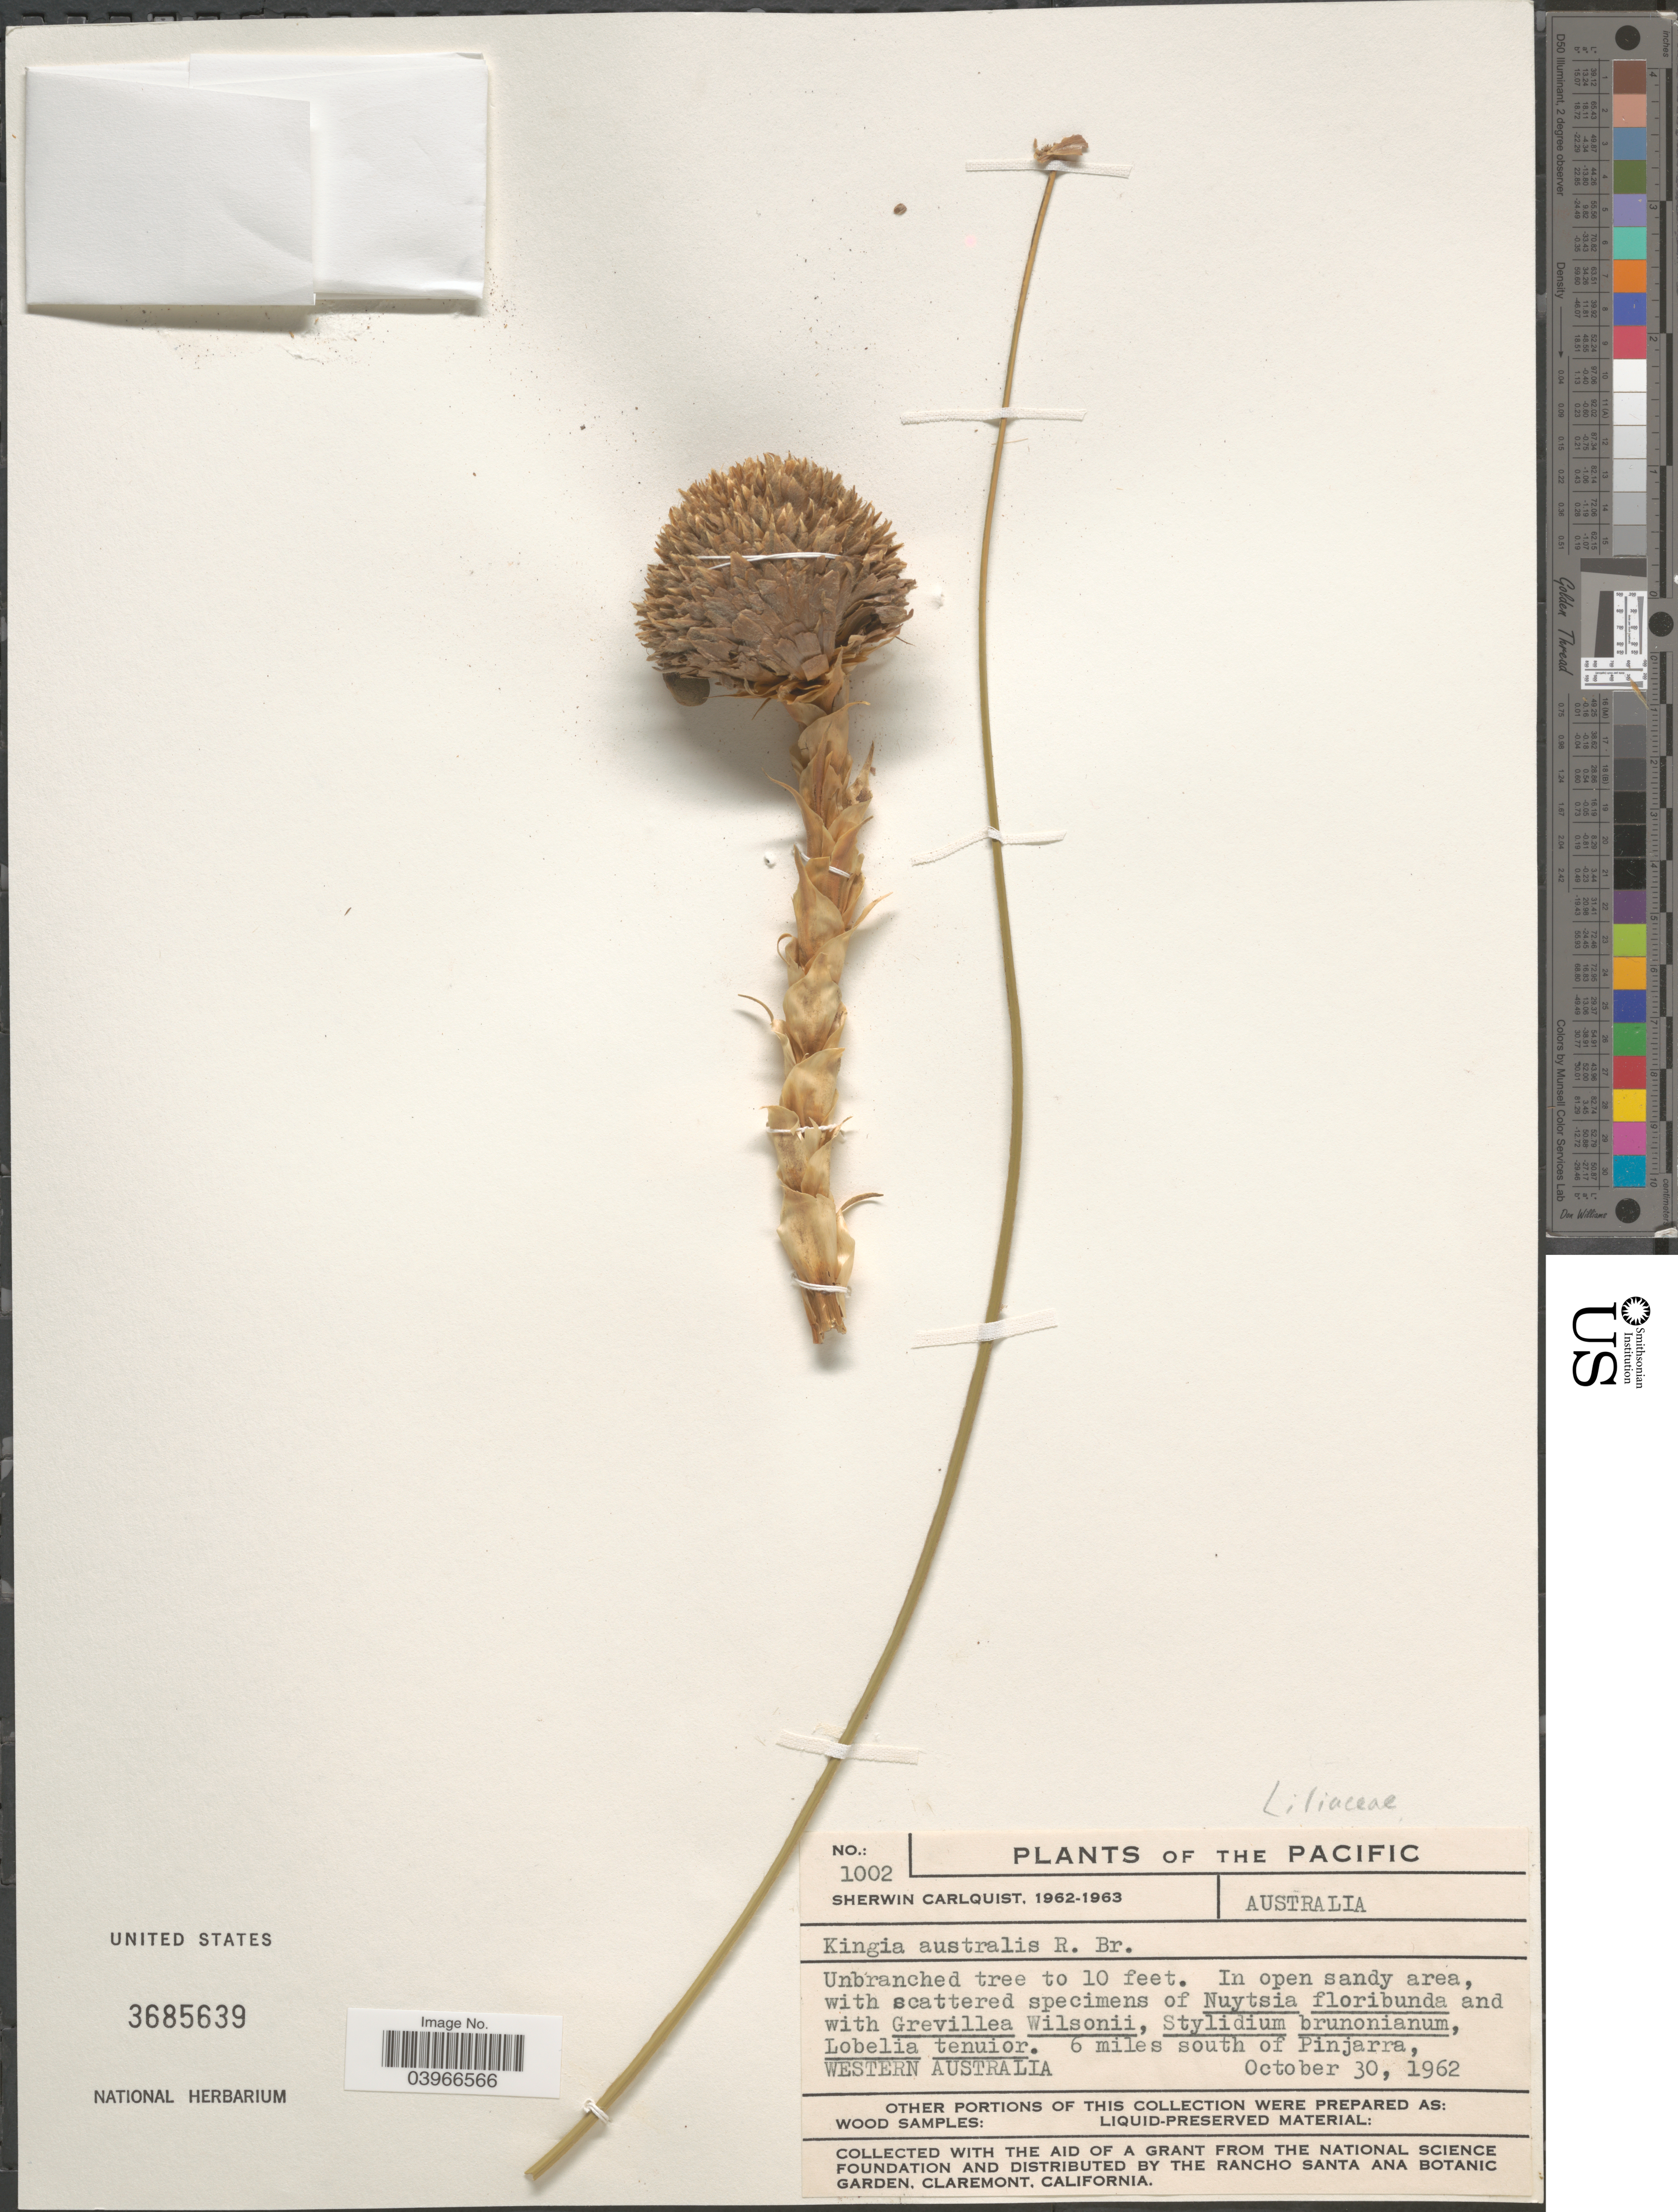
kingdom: Plantae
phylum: Tracheophyta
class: Liliopsida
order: Arecales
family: Dasypogonaceae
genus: Kingia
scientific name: Kingia sp.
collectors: S. Carlquist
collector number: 1002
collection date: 1962-10-30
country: Australia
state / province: Western Australia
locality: The Pacific. 6 miles south of Pinjarra.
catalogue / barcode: US 3685639